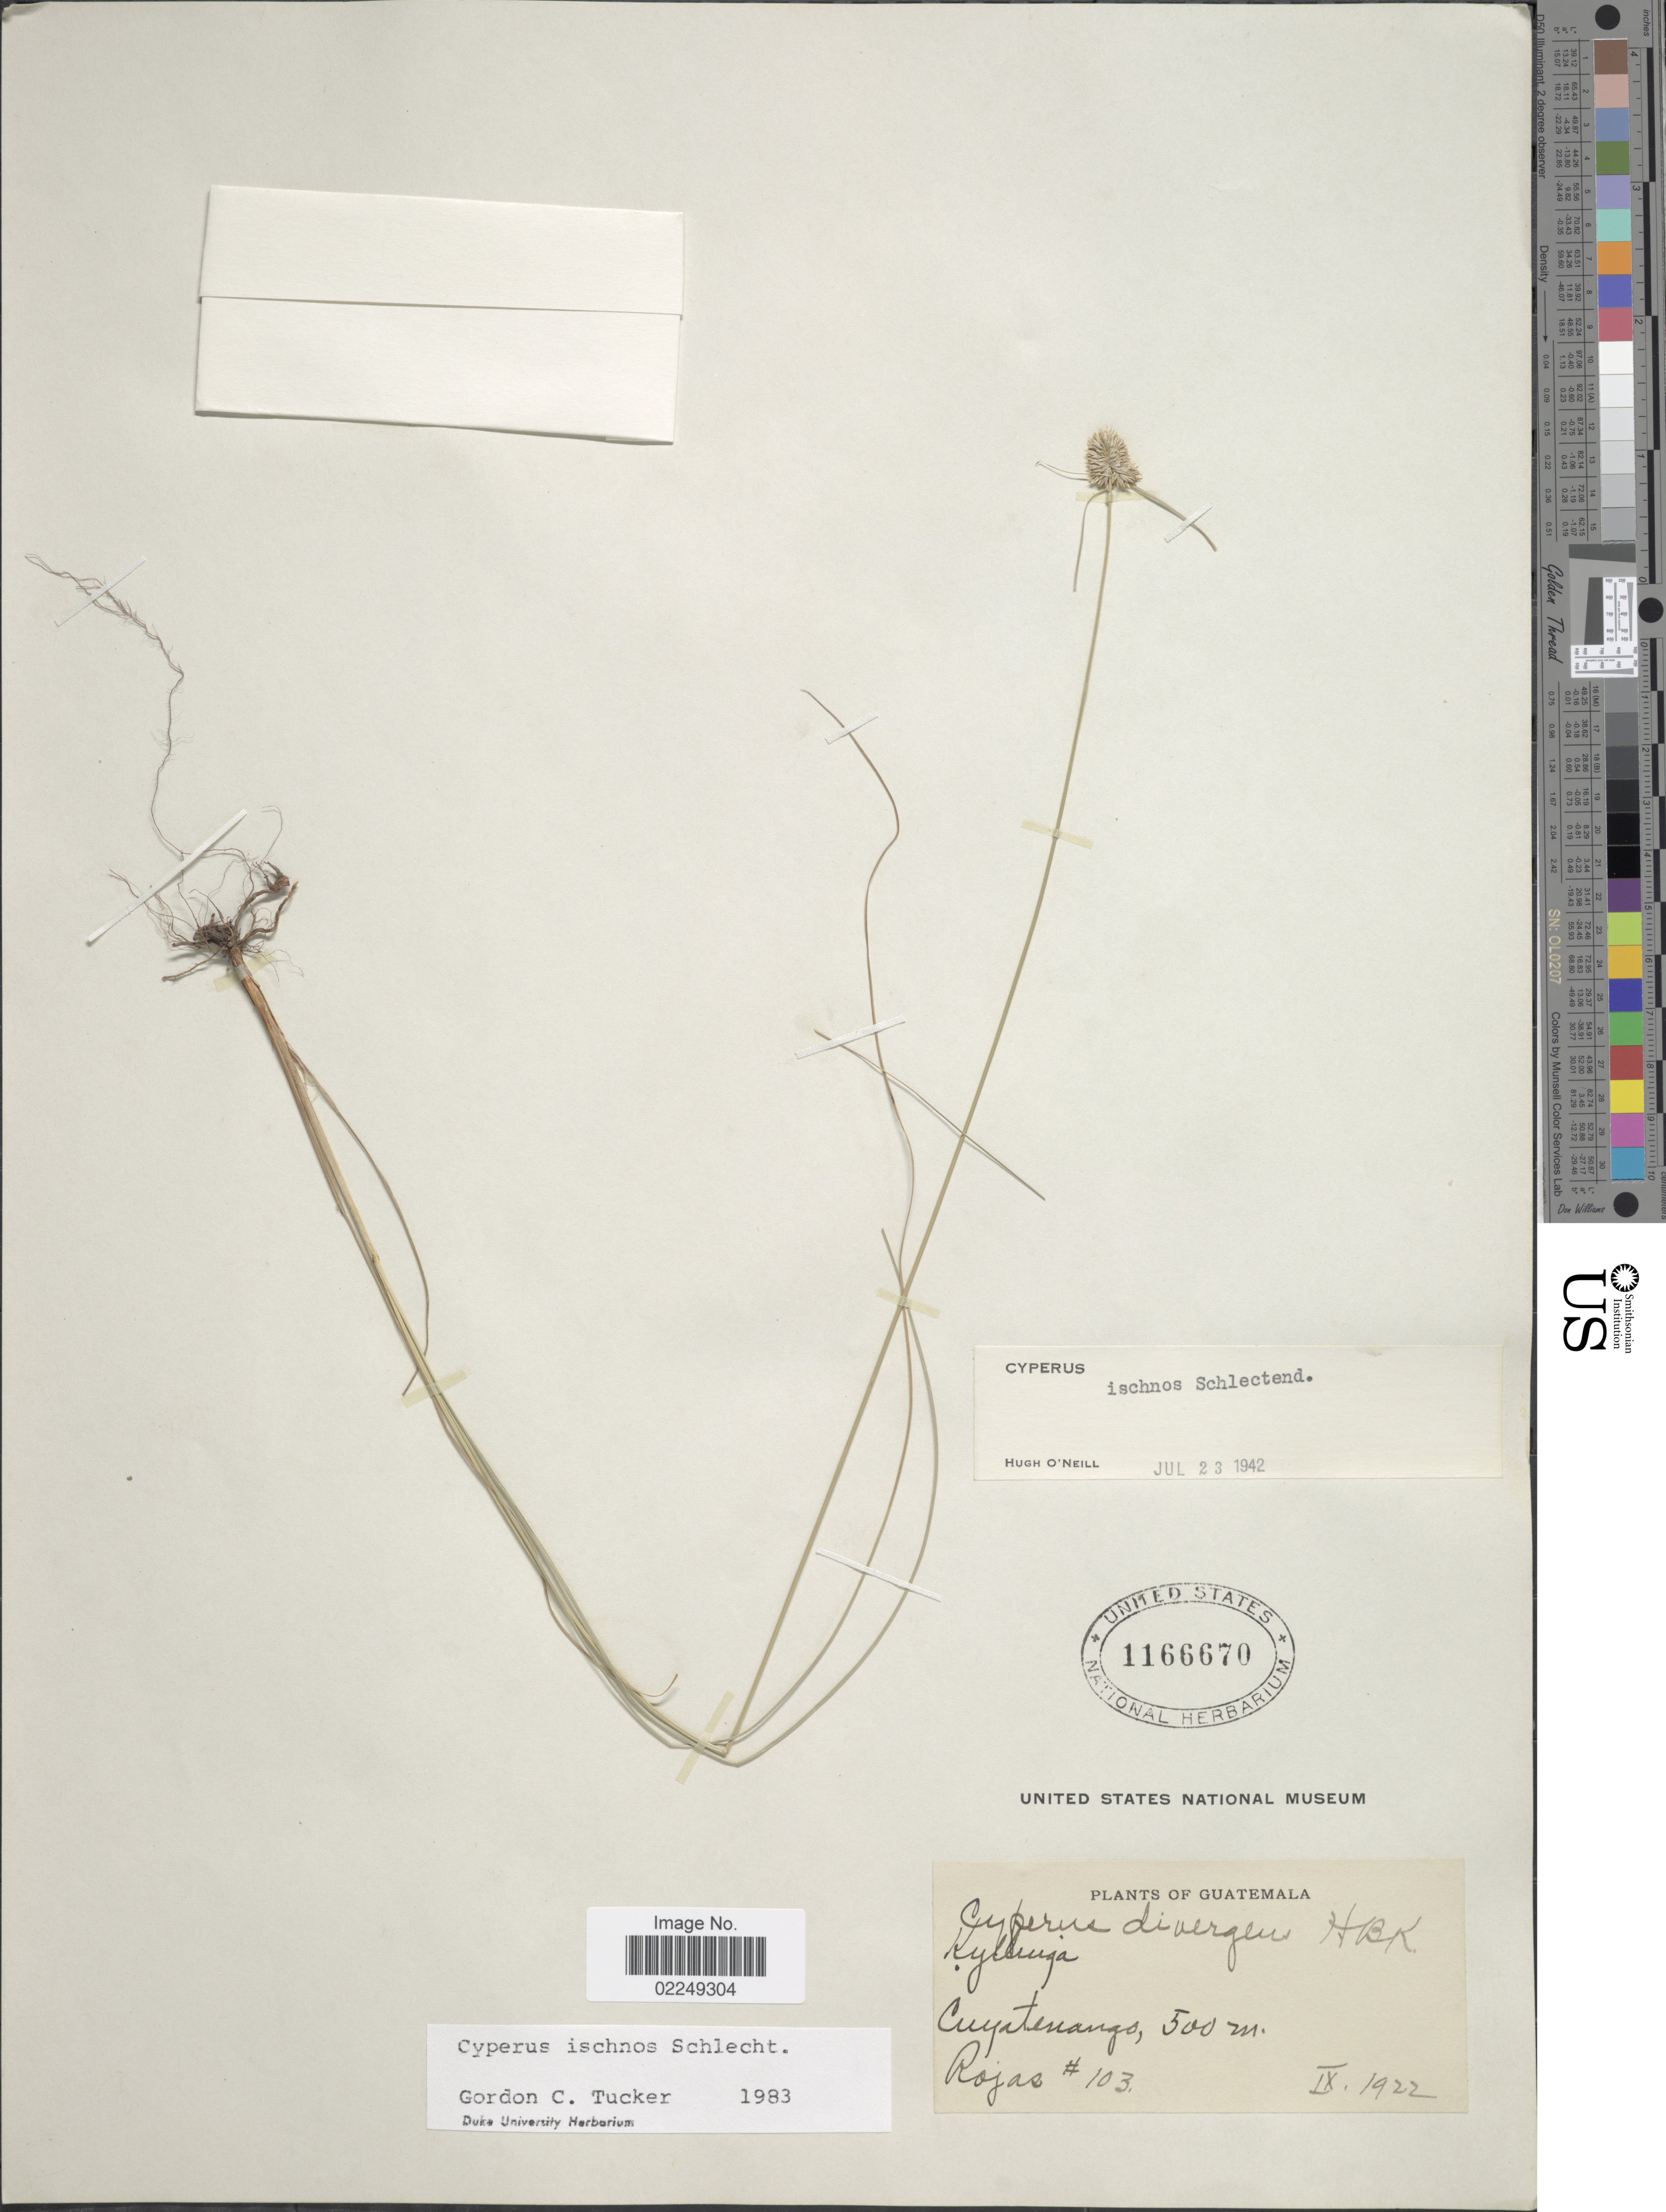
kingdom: Plantae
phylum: Tracheophyta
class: Liliopsida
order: Poales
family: Cyperaceae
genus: Cyperus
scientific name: Cyperus ischnos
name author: Schltdl.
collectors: Rojas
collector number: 103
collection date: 1922-09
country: Guatemala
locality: Cuyatenango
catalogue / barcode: US 1166670